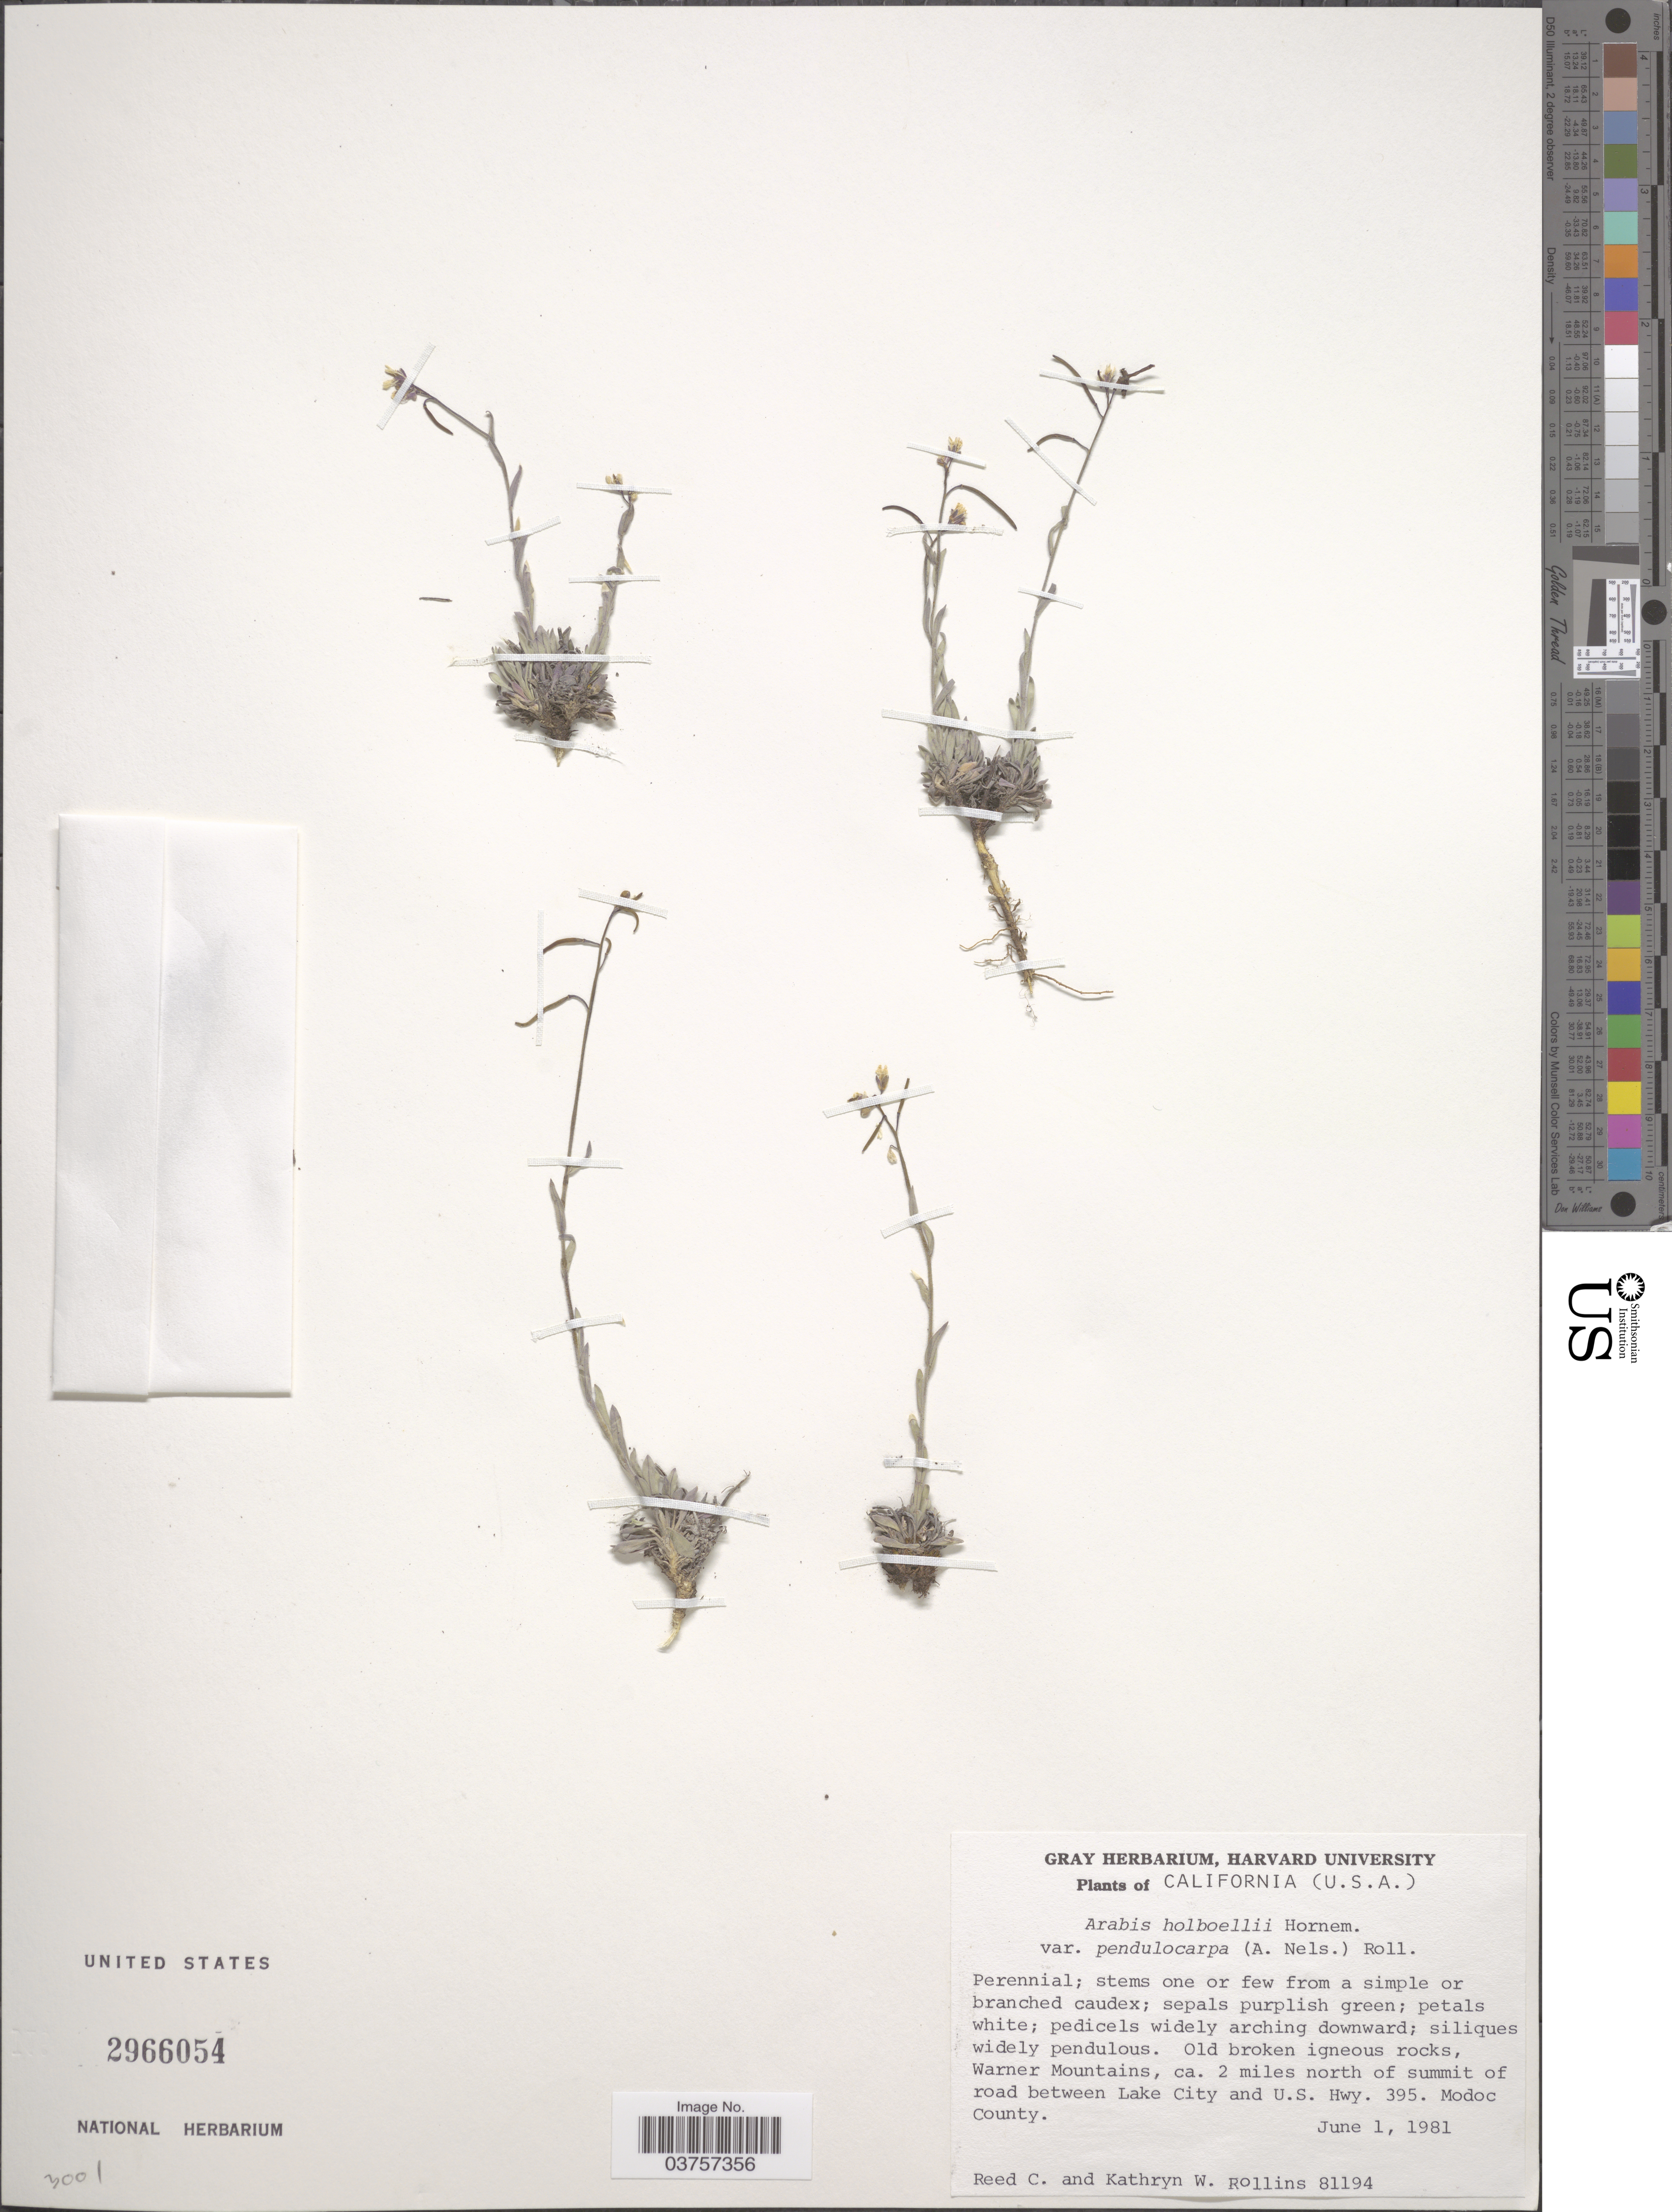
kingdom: Plantae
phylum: Tracheophyta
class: Magnoliopsida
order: Brassicales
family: Brassicaceae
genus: Arabis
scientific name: Arabis holboellii var. pendulocarpa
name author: (A. Nelson) Rollins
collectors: R. C. Rollins & K. W. Rollins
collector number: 81194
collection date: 1981-06-01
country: United States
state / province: California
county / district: Modoc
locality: Warner Mountains, ca. 2 miles north of summit of road between Lake City and U.S. Hwy. 395. Modoc County.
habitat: old broken igneous rocks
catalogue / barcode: US 2966054